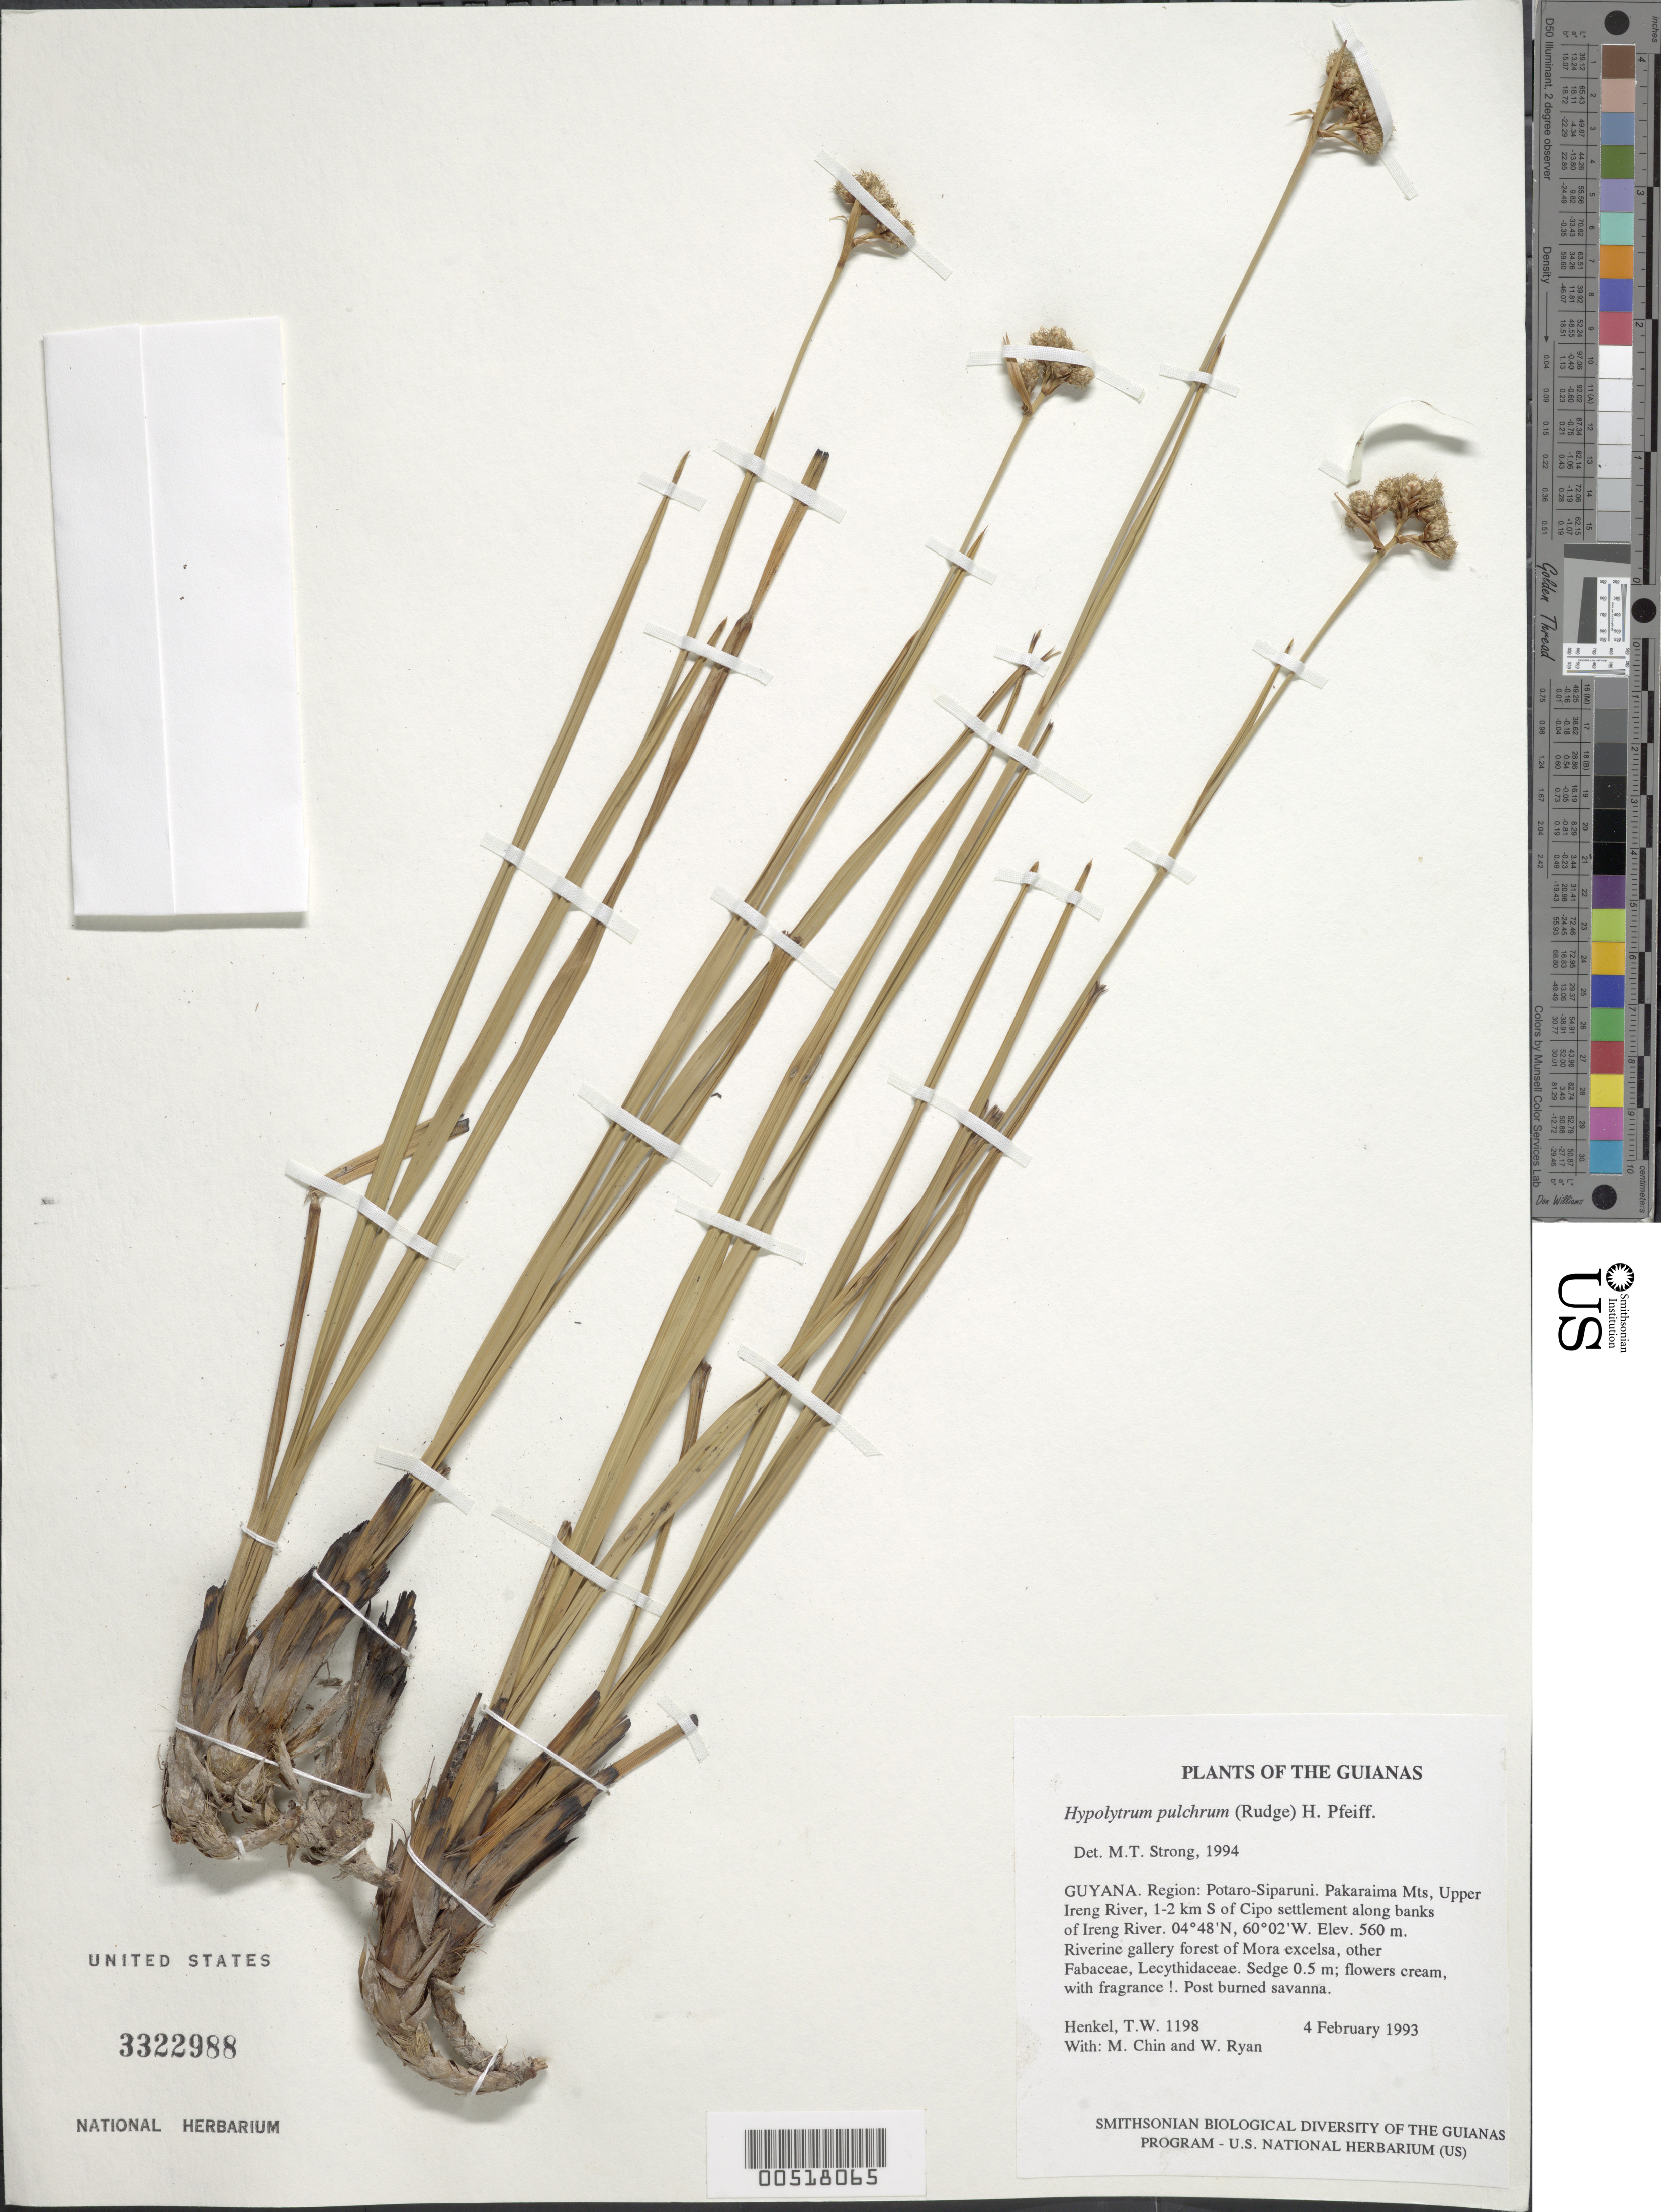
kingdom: Plantae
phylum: Tracheophyta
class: Liliopsida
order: Poales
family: Cyperaceae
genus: Hypolytrum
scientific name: Hypolytrum pulchrum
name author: (Rudge) H. Pfeiff.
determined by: Strong, M. T., (US), Smithsonian Institution - National Museum of Natural History (UNITED STATES)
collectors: T. Henkel, M. Chin & W. Ryan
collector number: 1198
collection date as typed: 4 February 1993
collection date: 1993-02-04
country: Guyana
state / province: Potaro-Siparuni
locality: Pakaraima Mts, Upper Ireng River, 1-2 km S of Cipo settlement along banks of Ireng River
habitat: Riverine gallery forest of Mora excelsa, other Fabaceae, Lecythidaceae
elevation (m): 560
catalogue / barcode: US 3322988